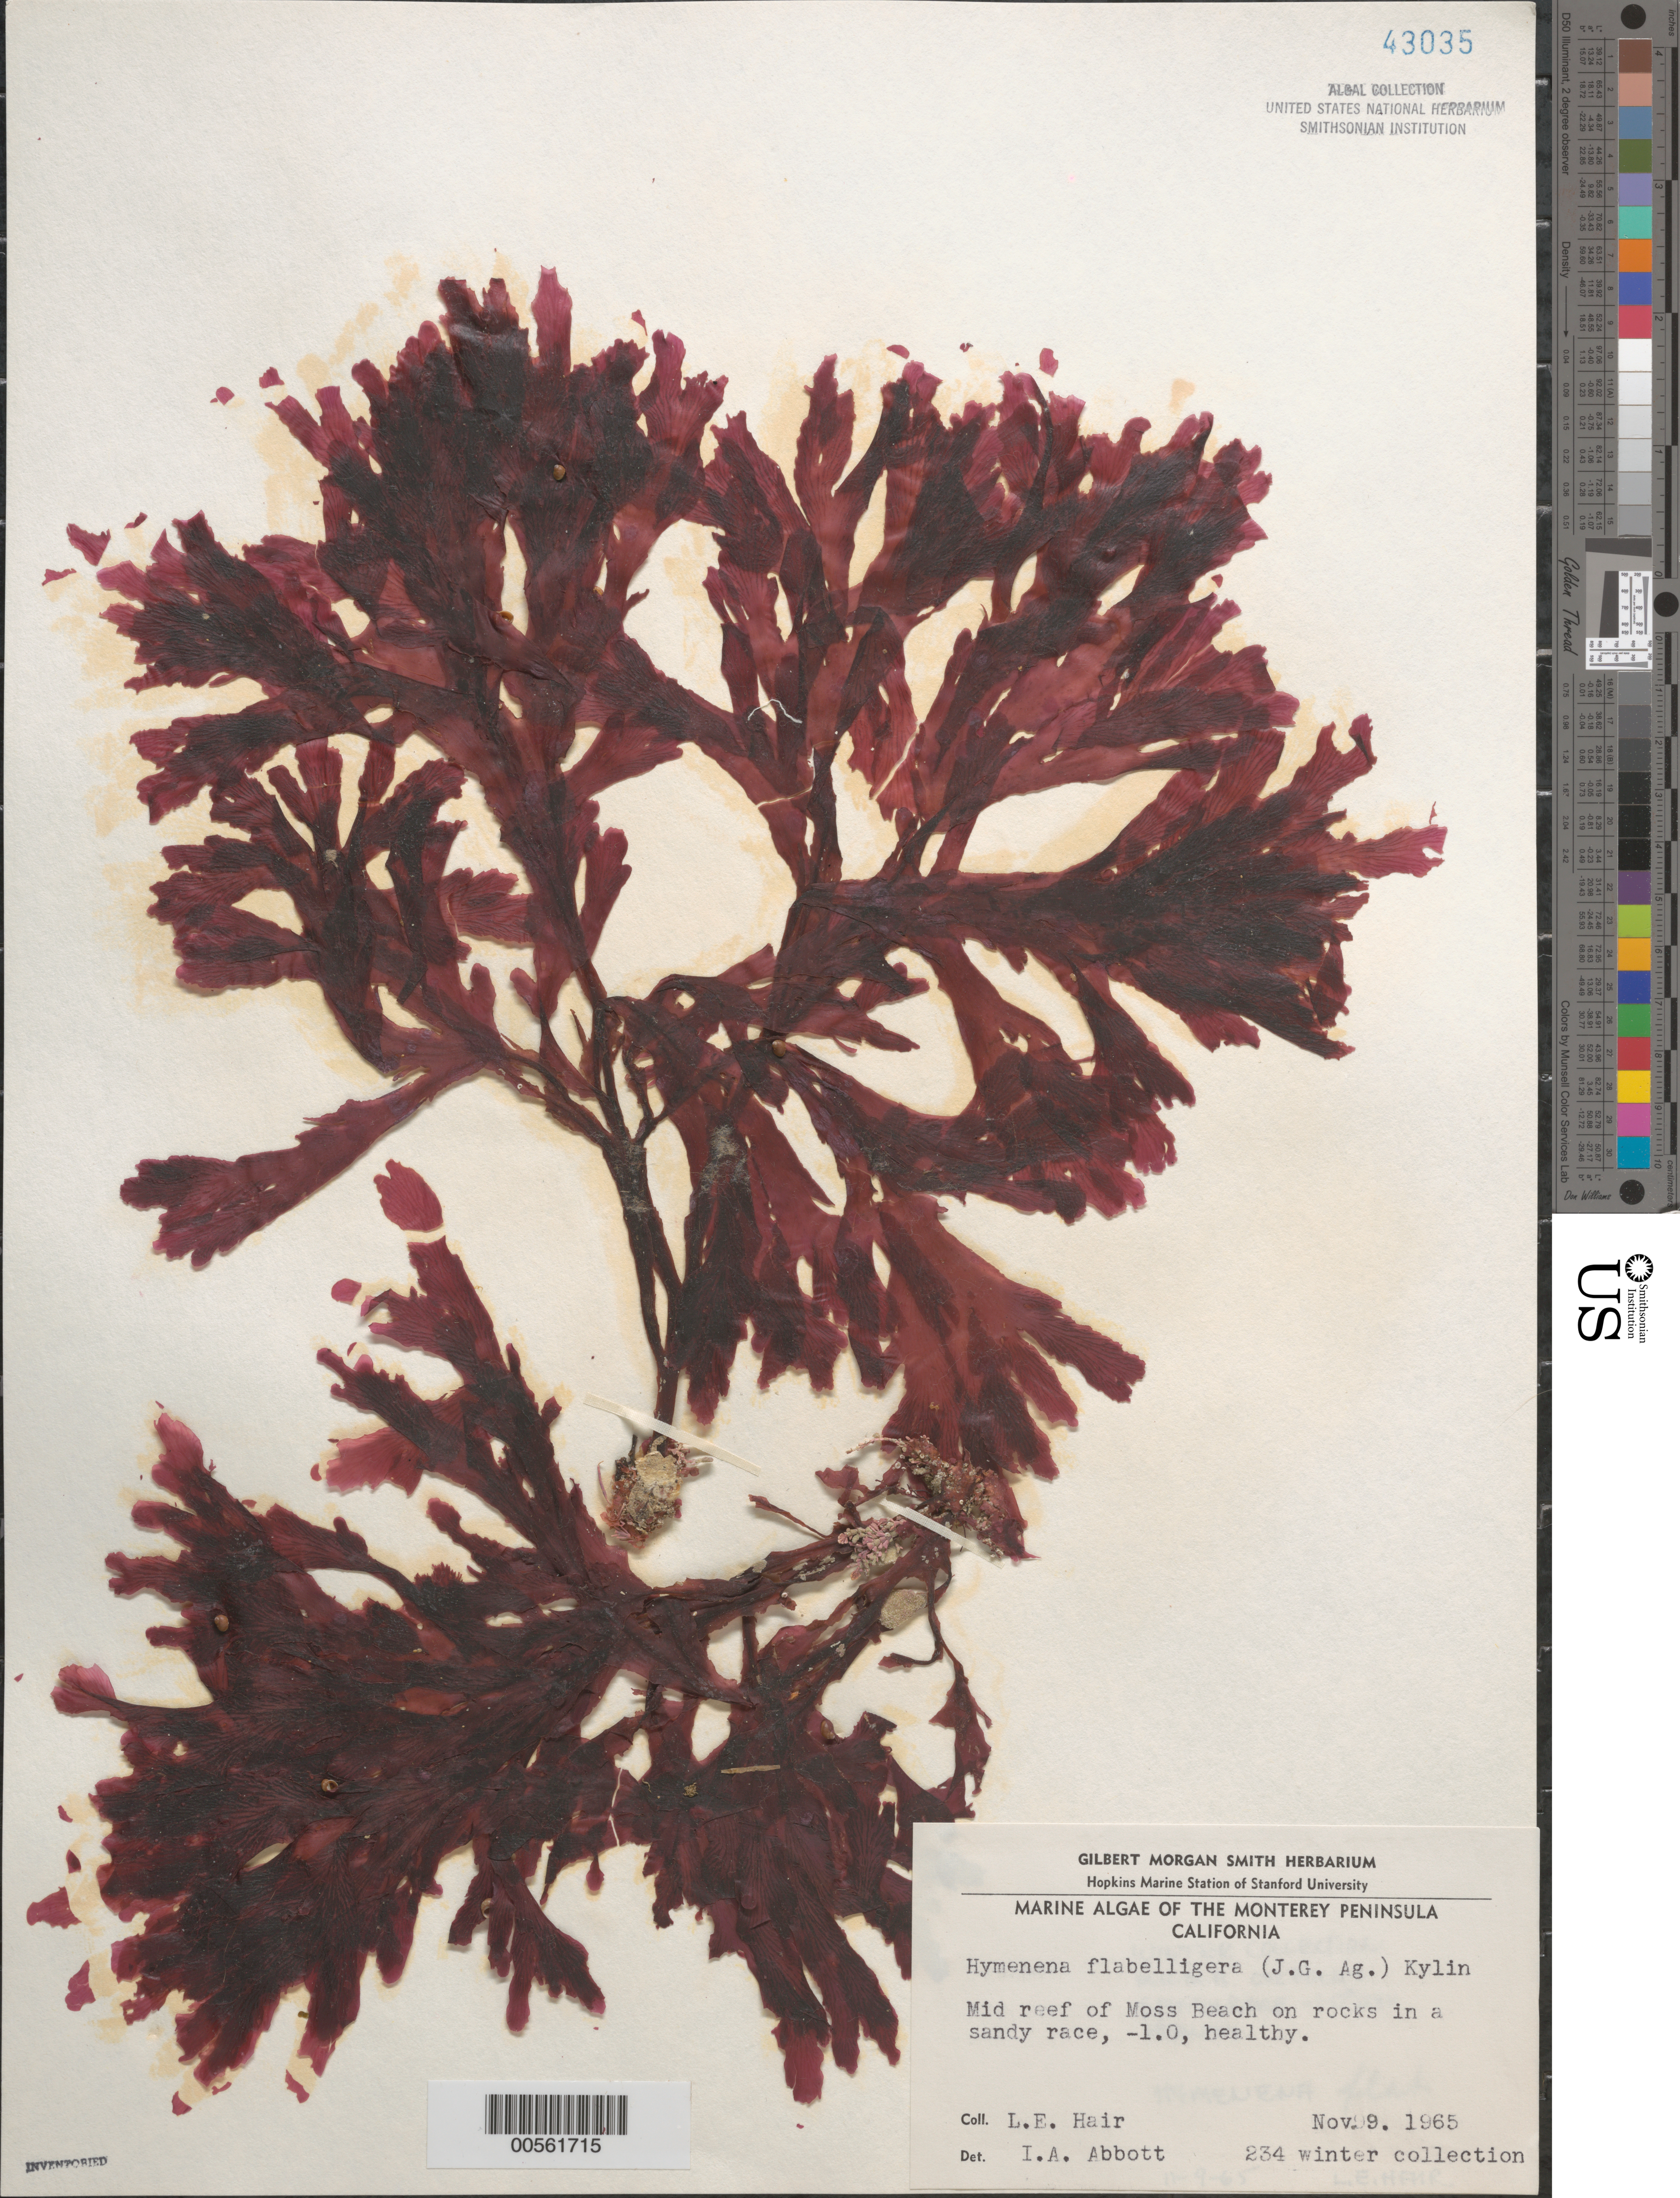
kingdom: Plantae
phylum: Rhodophyta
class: Florideophyceae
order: Ceramiales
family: Delesseriaceae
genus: Hymenena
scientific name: Hymenena flabelligera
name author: (J. Agardh) Kylin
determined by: Abbott, Isabella A.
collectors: L. Hair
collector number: Leh 234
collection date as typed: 09 Nov 1965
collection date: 1965-11-09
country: United States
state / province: California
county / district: Monterey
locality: Middle Reef of Moss Beach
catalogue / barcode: US 43035